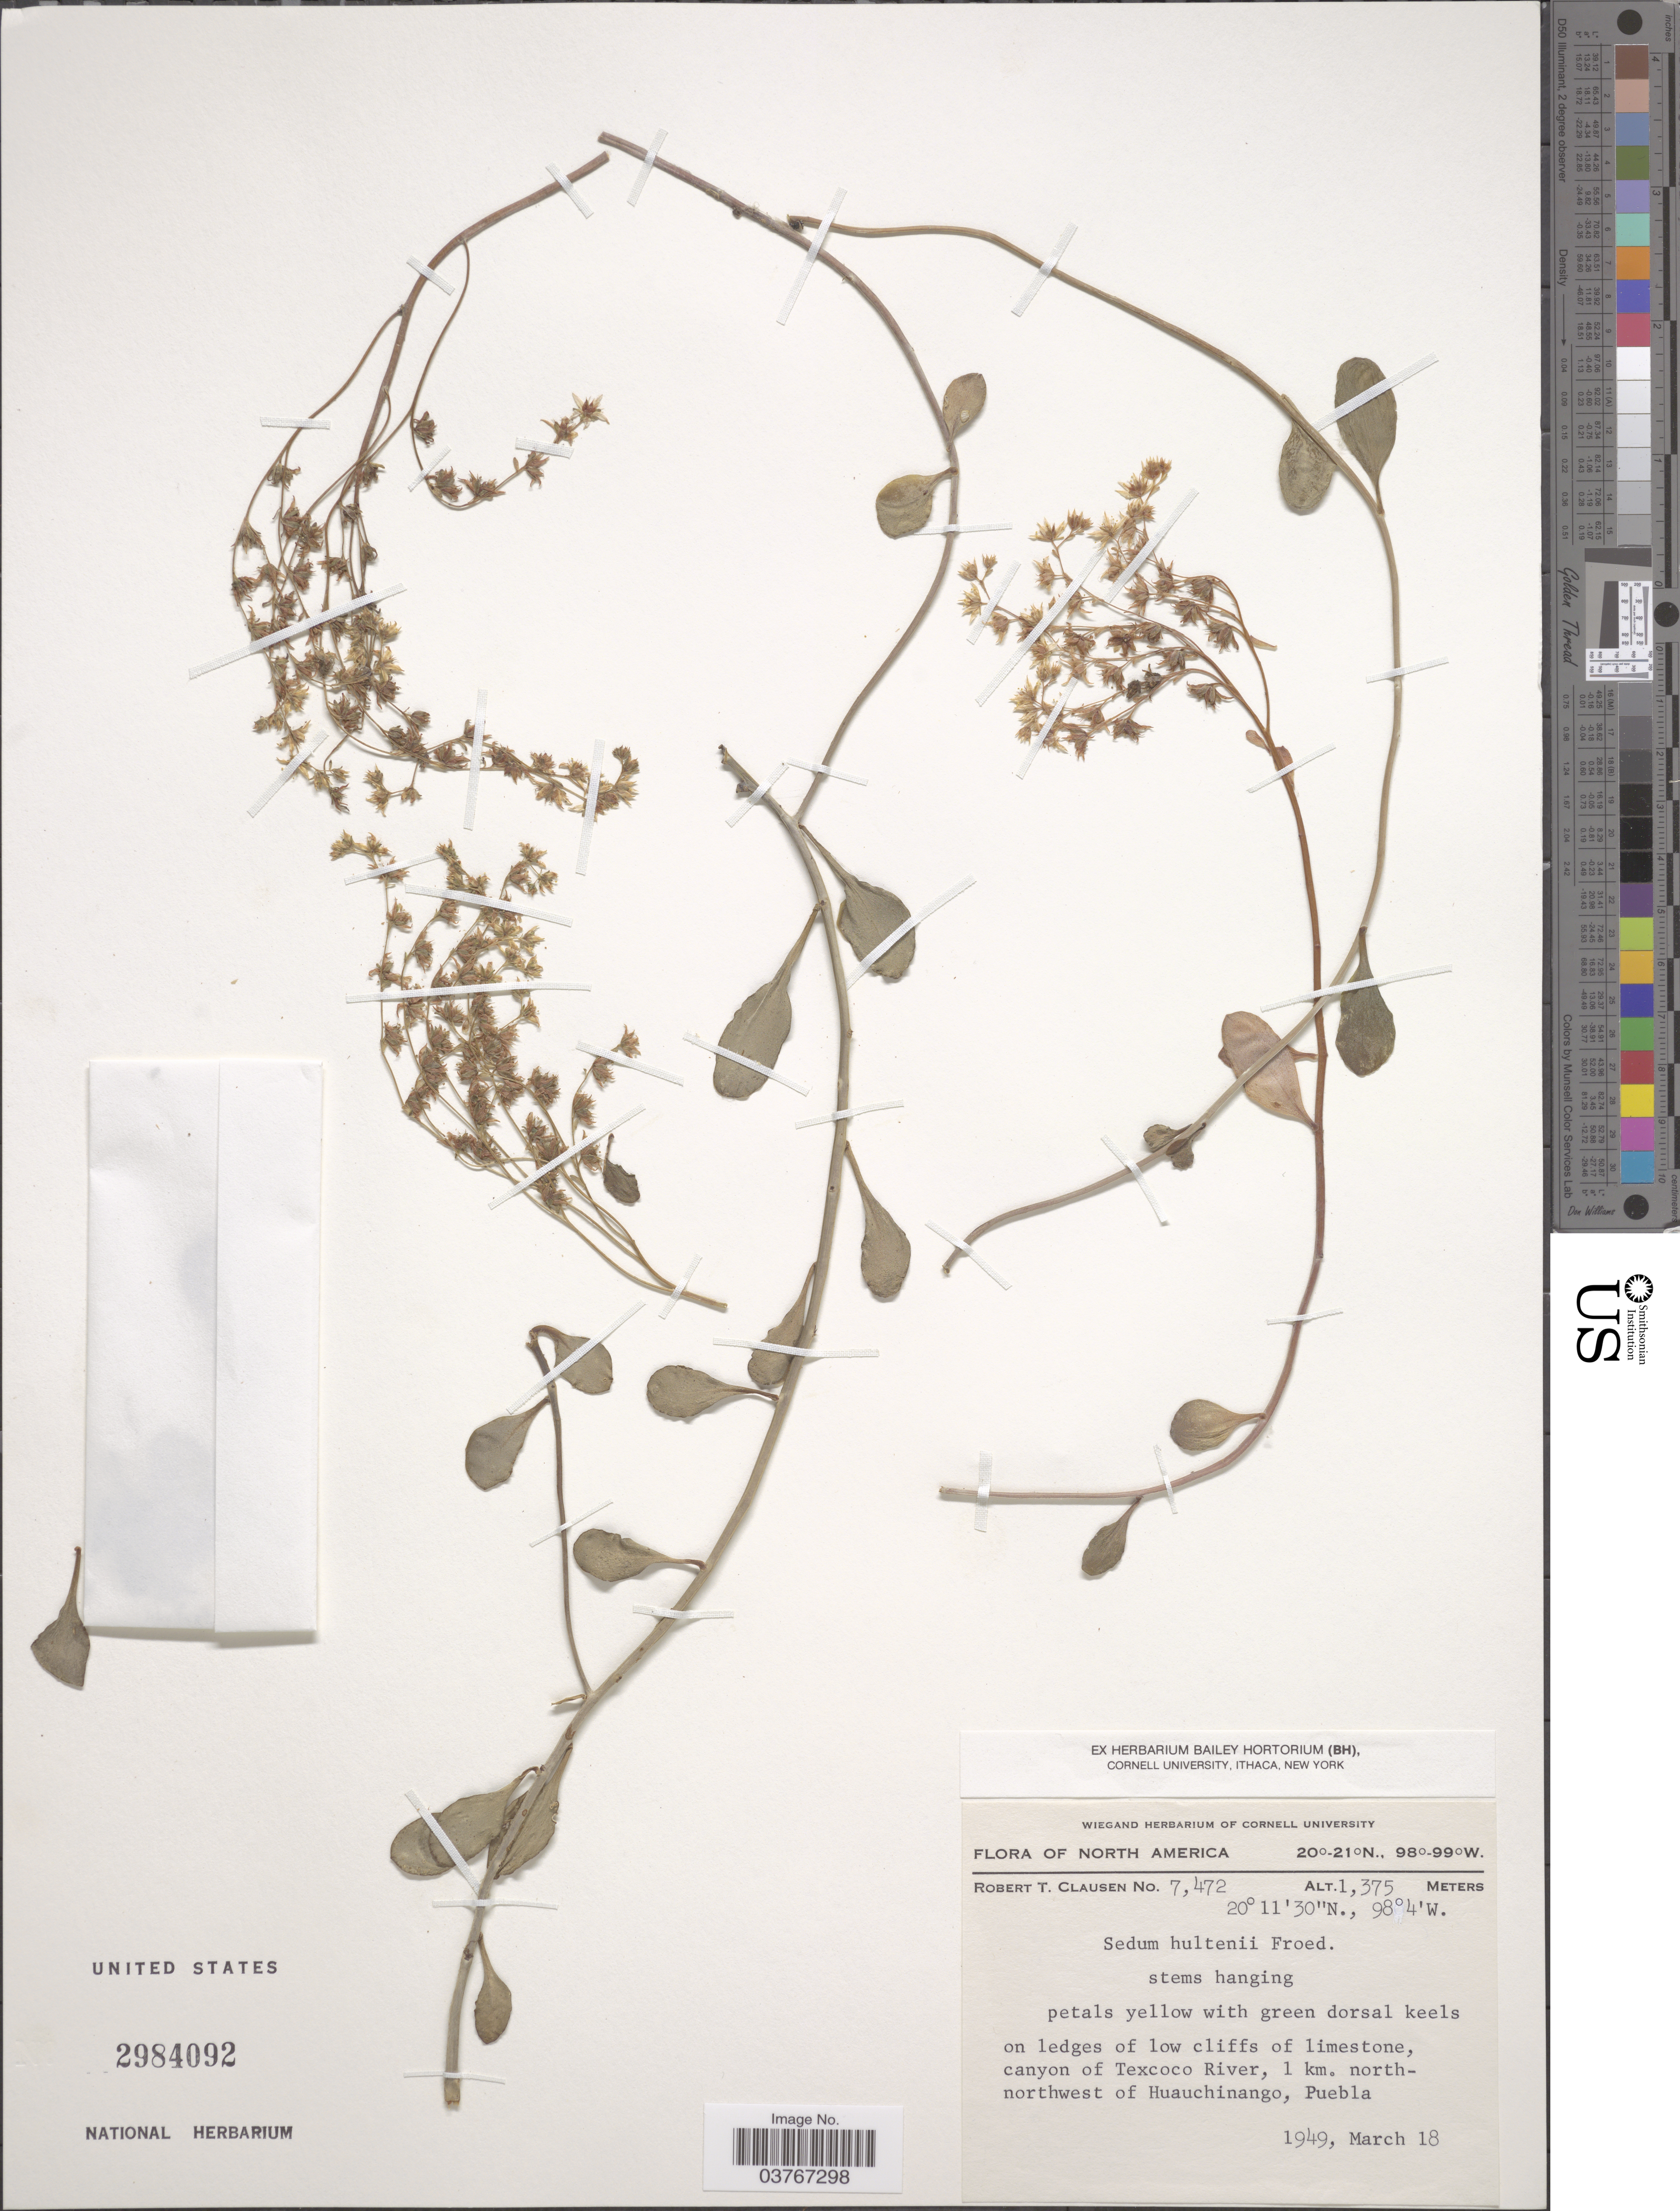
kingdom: Plantae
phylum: Tracheophyta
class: Magnoliopsida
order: Saxifragales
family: Crassulaceae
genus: Sedum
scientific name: Sedum hultenii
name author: Fröd.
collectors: R. T. Clausen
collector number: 7472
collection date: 1949-03-18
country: Mexico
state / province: Puebla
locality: On ledges of low cliffs of limestone, canyon of Texcoco River, 1 km. north-northwest of Huauchinango.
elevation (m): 1375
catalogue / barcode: US 2984092